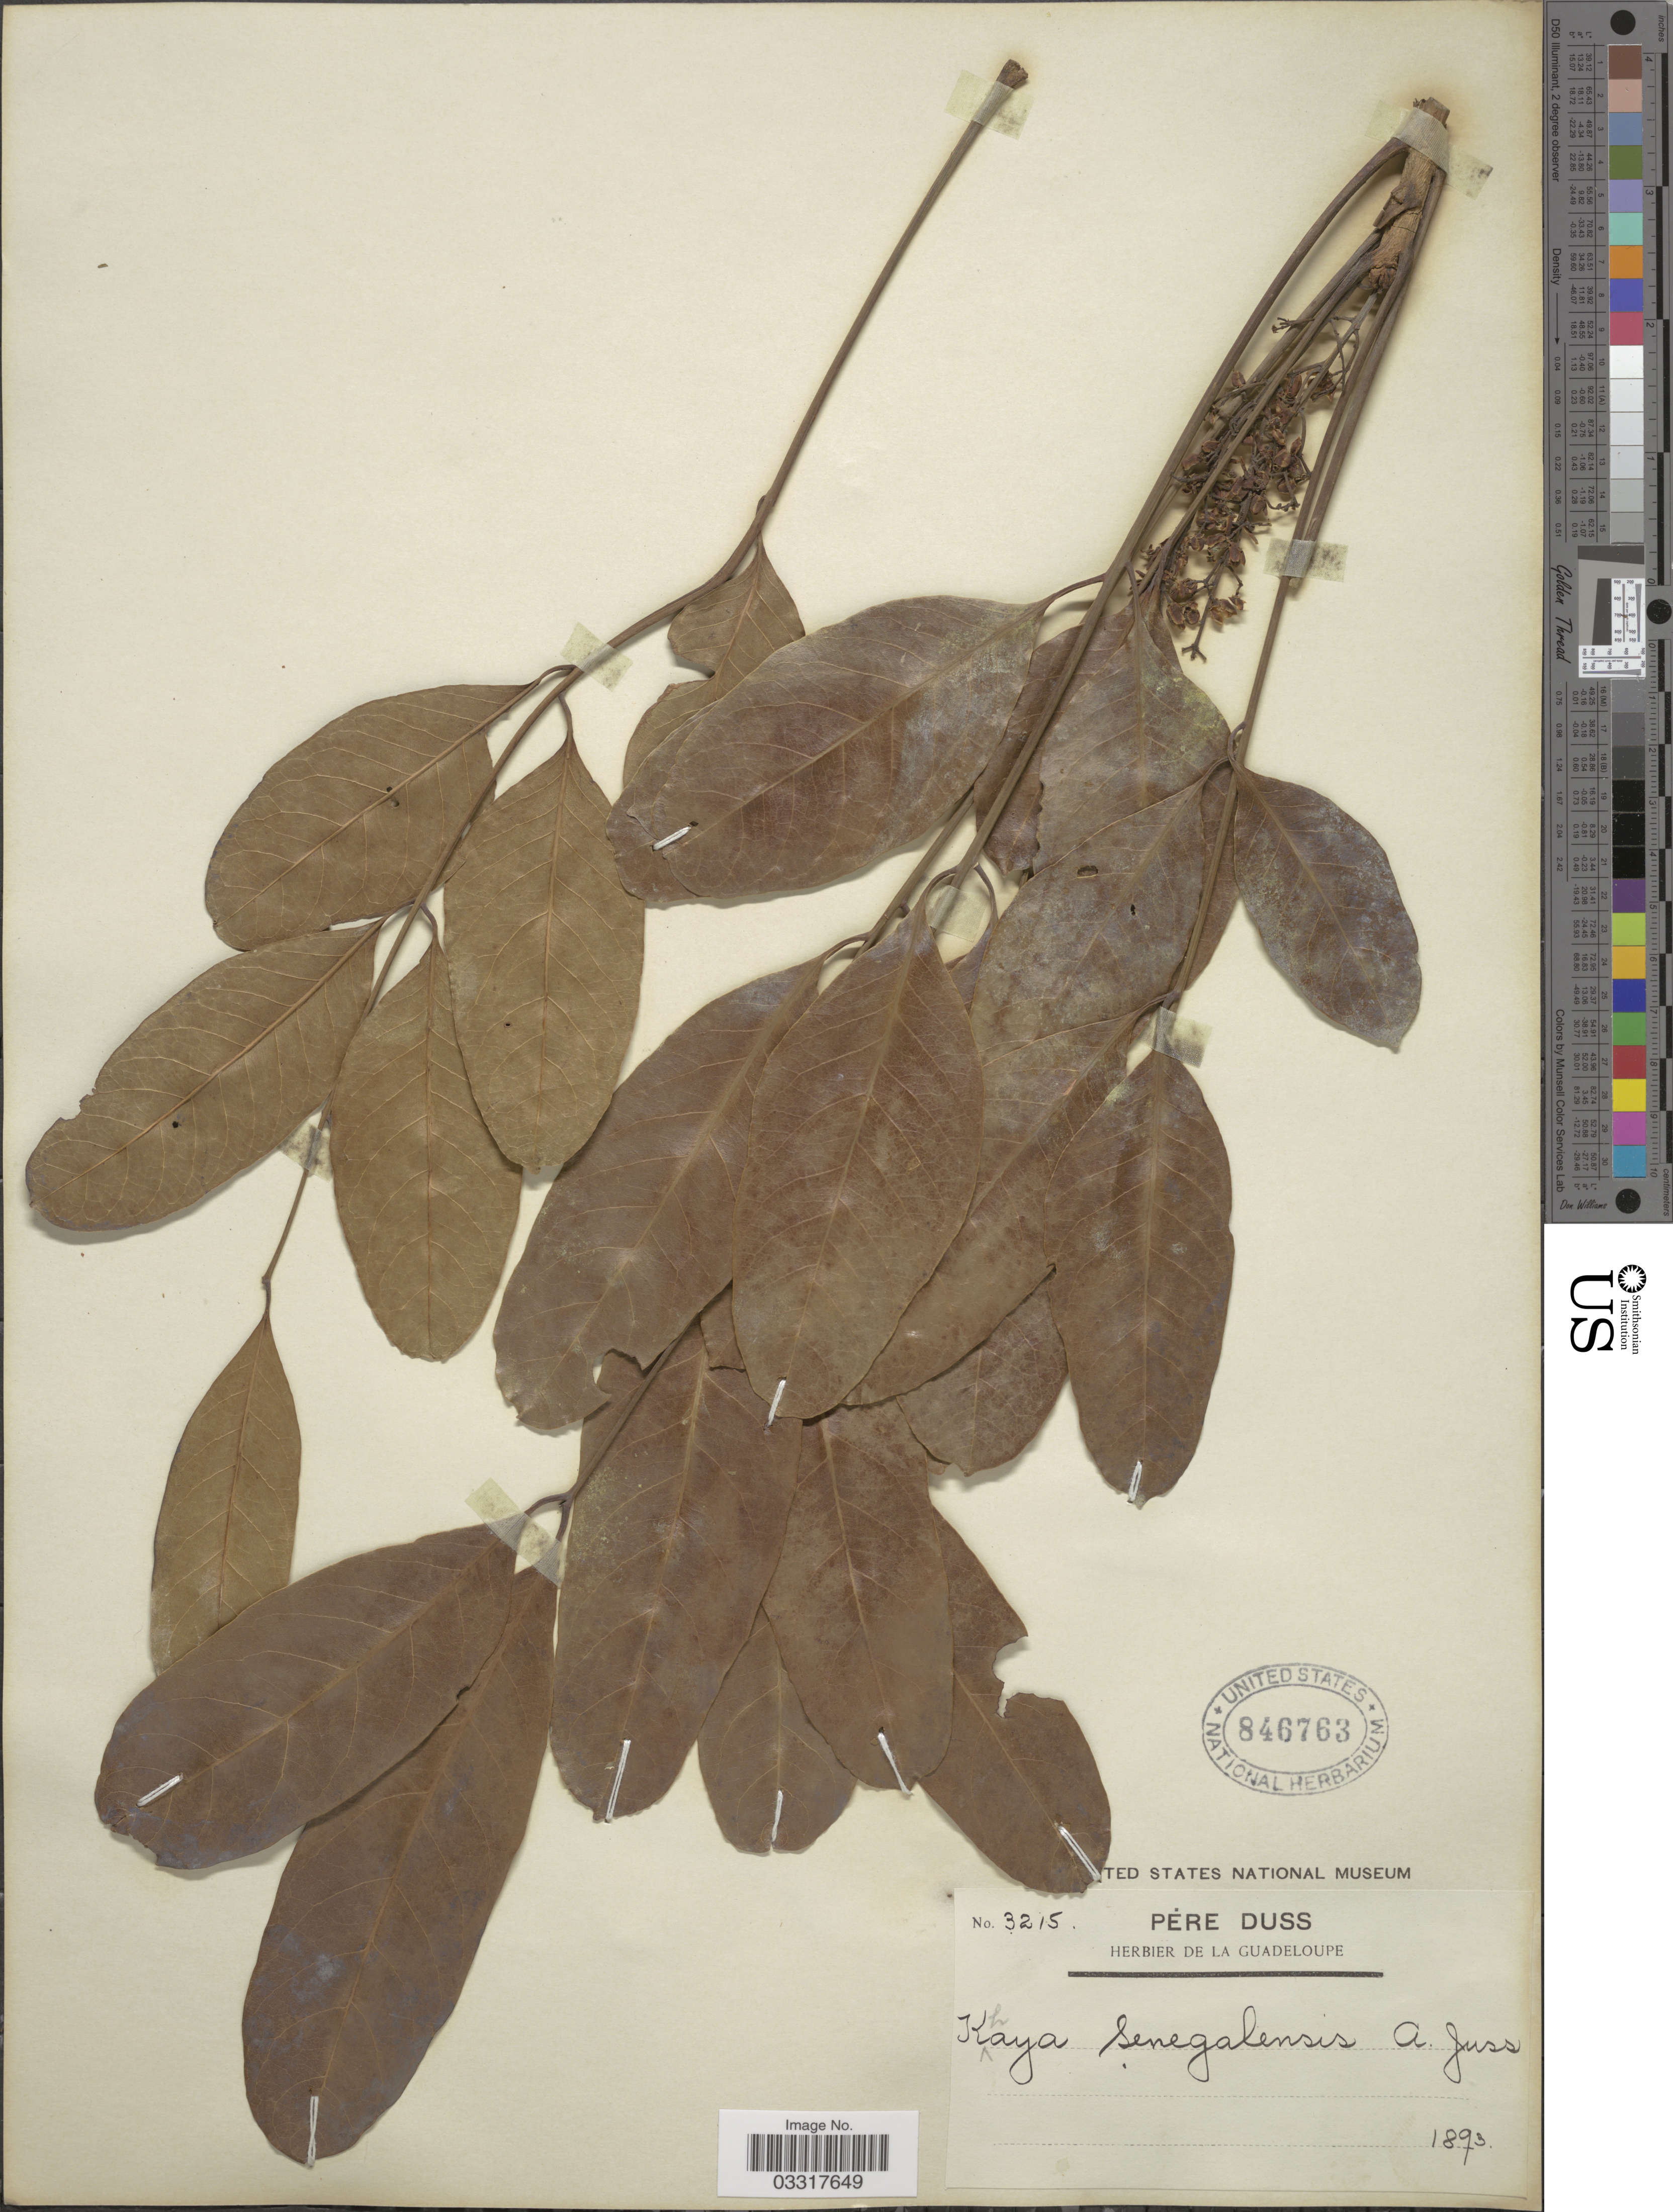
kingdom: Plantae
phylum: Tracheophyta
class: Magnoliopsida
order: Sapindales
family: Meliaceae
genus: Khaya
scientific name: Khaya senegalensis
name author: (Desr.) A. Juss.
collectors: Père Duss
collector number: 3215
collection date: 1893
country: Guadeloupe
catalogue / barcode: US 846763